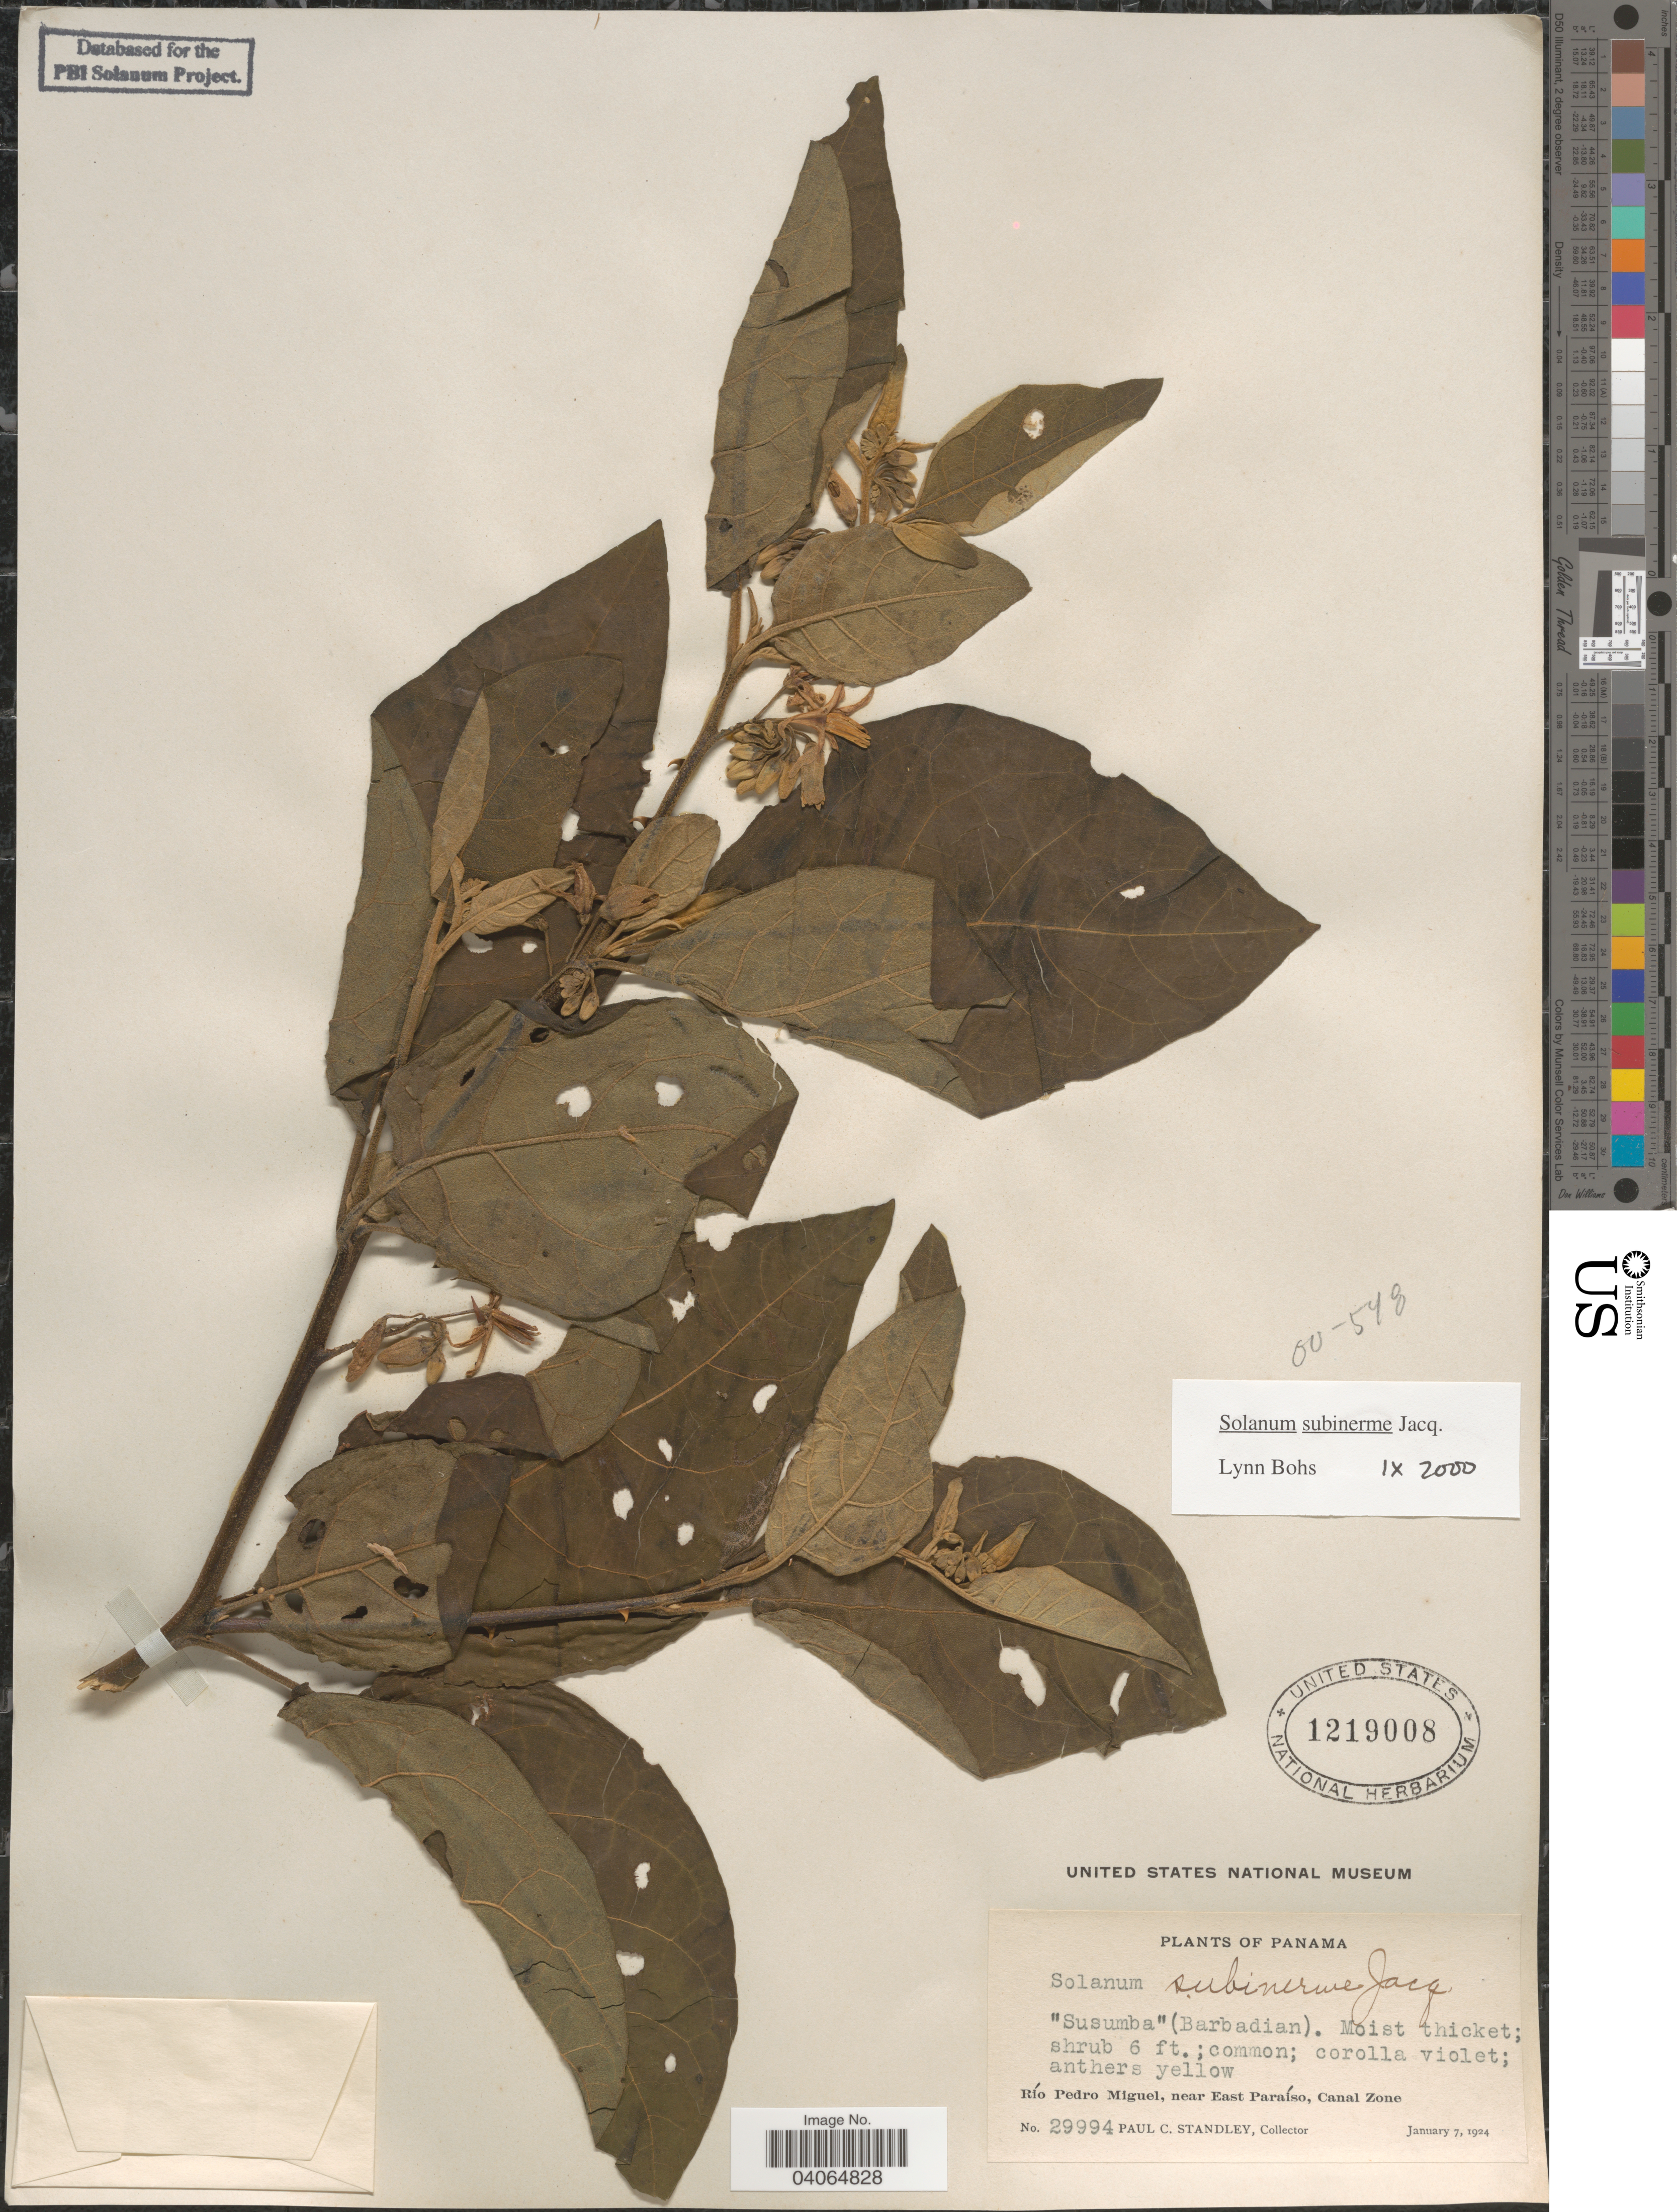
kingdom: Plantae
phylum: Tracheophyta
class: Magnoliopsida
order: Solanales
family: Solanaceae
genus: Solanum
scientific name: Solanum subinerme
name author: Jacq.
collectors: P. C. Standley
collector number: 29994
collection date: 1924-01-07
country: Panama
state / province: Colón / Panamá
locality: Río Pedro Miguel, near East Paraíso, Canal Zone.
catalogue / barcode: US 1219008